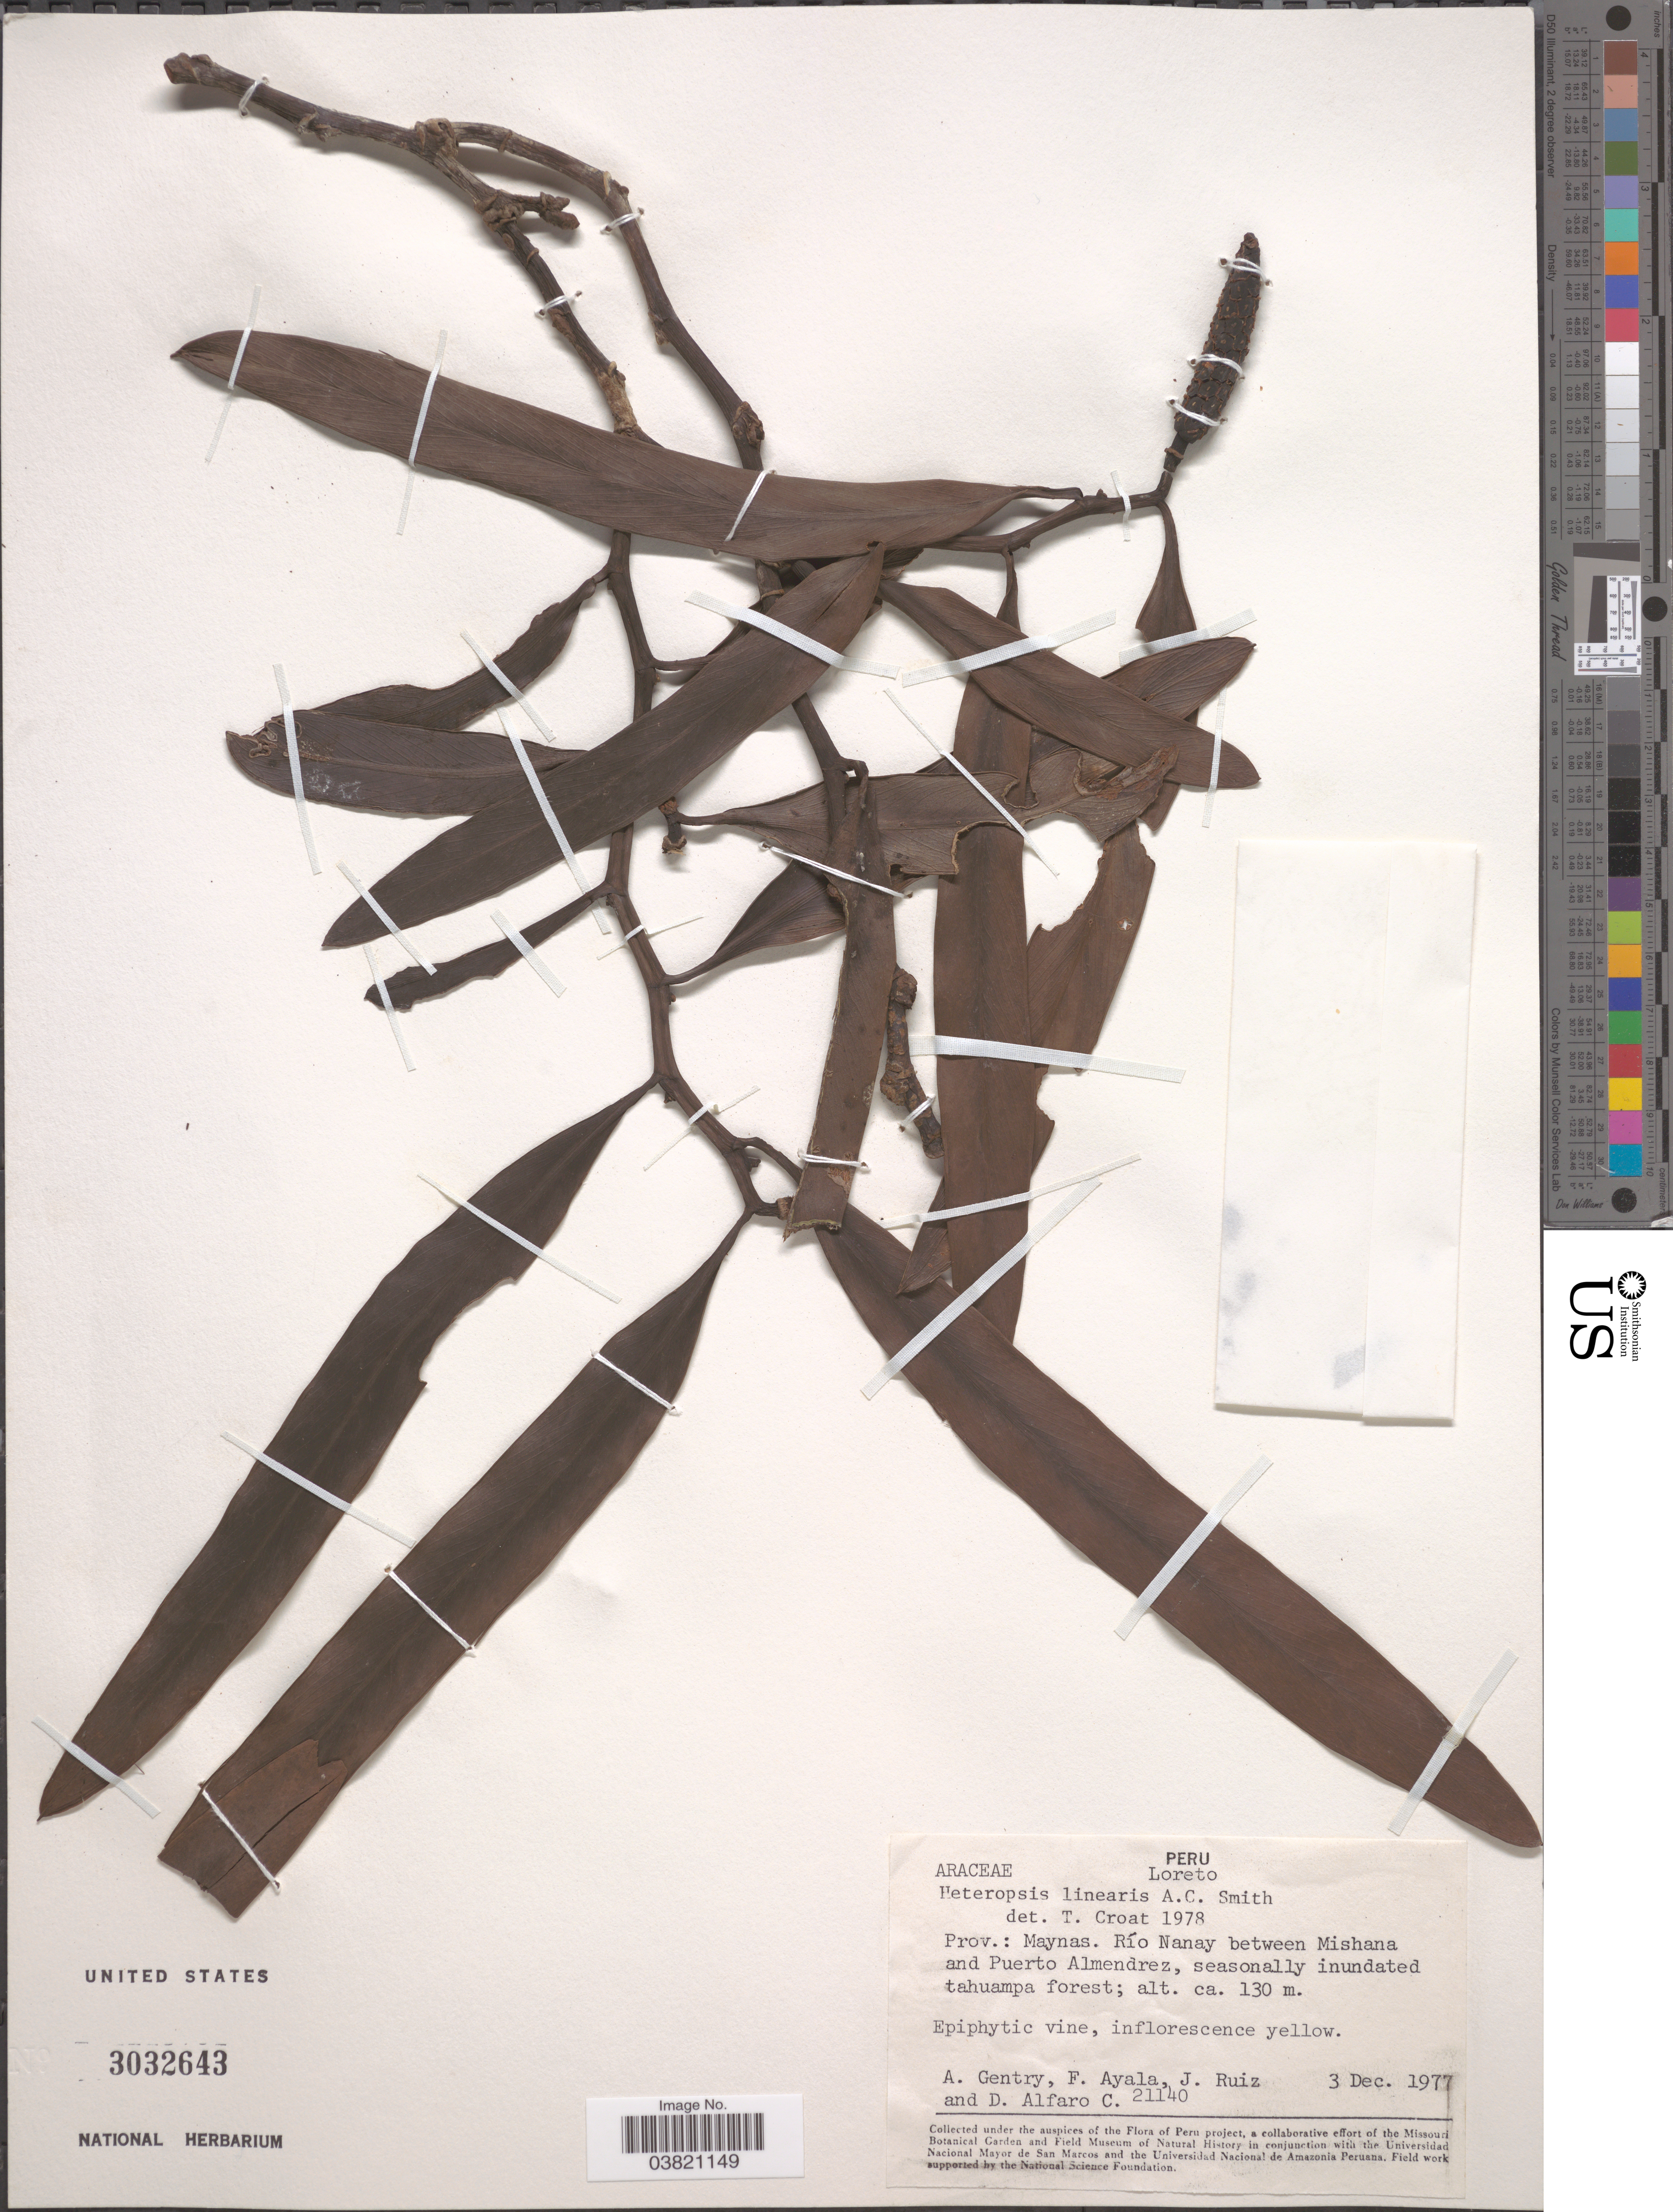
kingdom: Plantae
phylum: Tracheophyta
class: Liliopsida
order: Alismatales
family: Araceae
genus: Heteropsis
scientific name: Heteropsis linearis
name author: A.C. Sm.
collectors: A. H. Gentry, F. Ayala, J. Ruiz & D. Alfaro Castaneda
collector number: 21140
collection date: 1977-12-03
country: Peru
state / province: Loreto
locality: Prov.: Maynas. Río Nanay between Mishana and Puerto Almendrez.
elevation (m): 130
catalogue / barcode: US 3032643